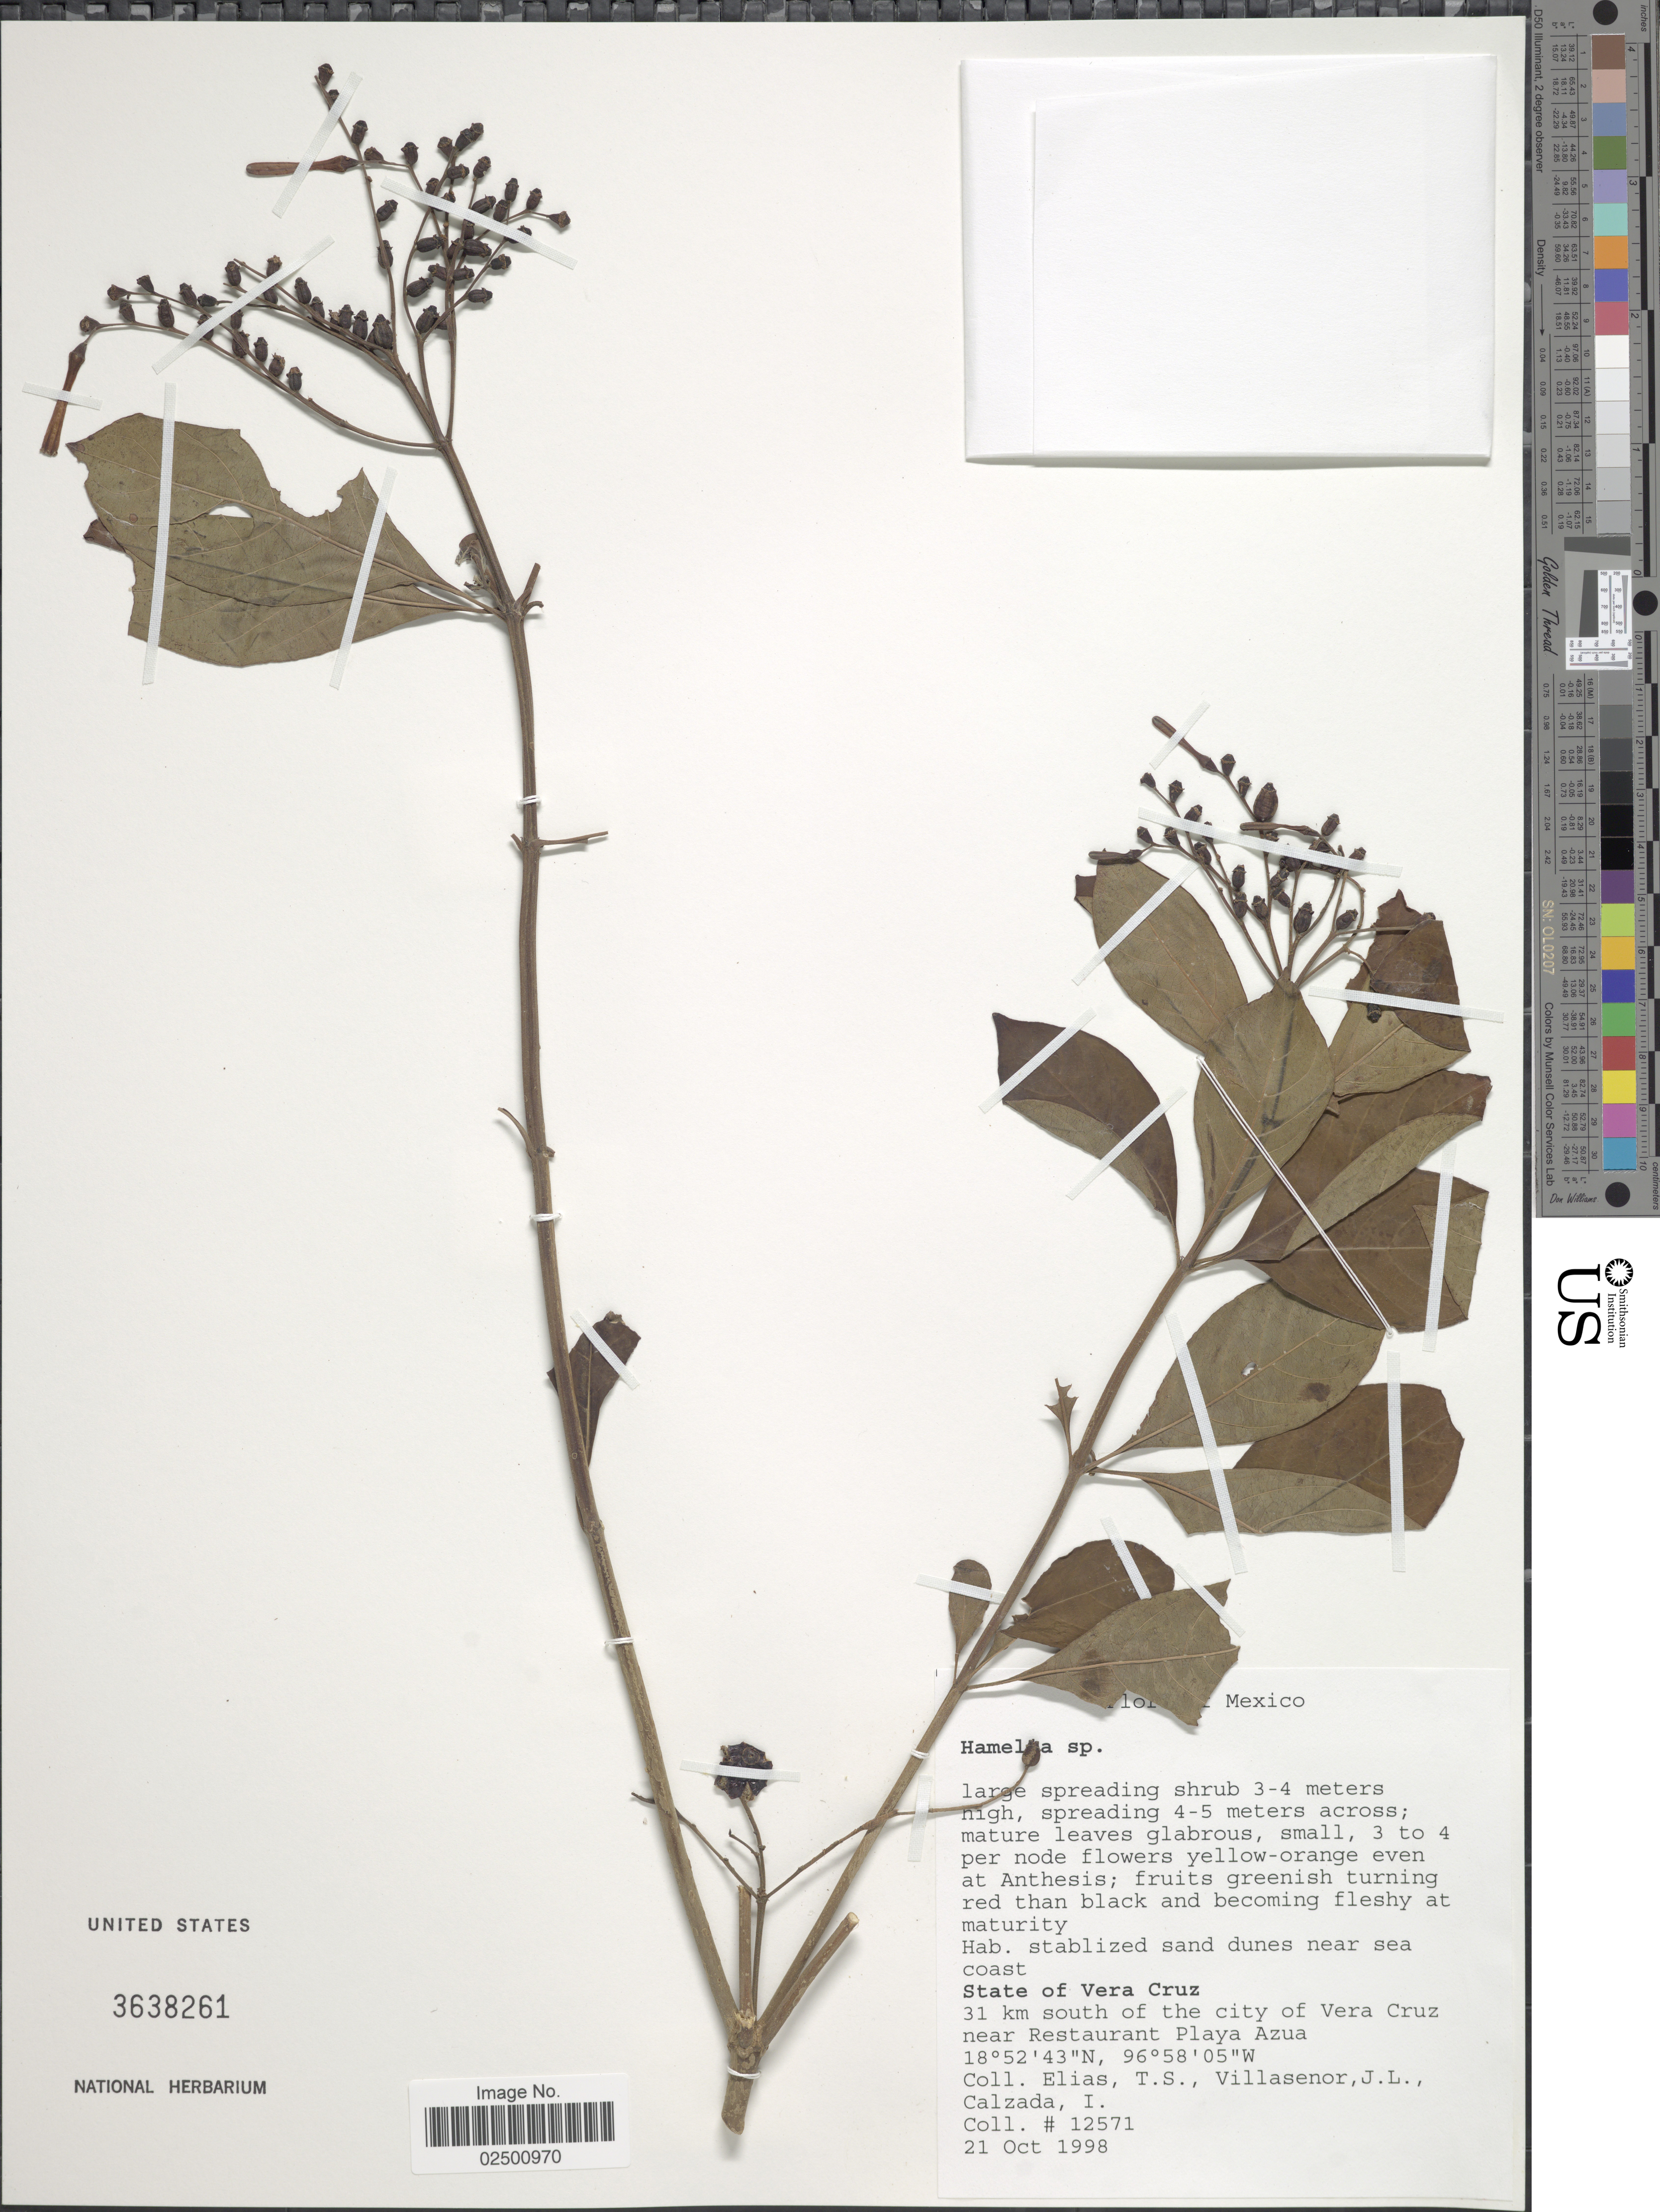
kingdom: Plantae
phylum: Tracheophyta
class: Magnoliopsida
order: Gentianales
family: Rubiaceae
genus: Hamelia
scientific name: Hamelia sp.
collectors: T. S. Elias, J. L. Villasenor & I. Calzada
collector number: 12571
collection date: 1998-10-21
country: Mexico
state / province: Veracruz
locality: State of Vera Cruz. 31 km south of the city of Vera Cruz near Restaurant Playa Azua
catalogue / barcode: US 3638261